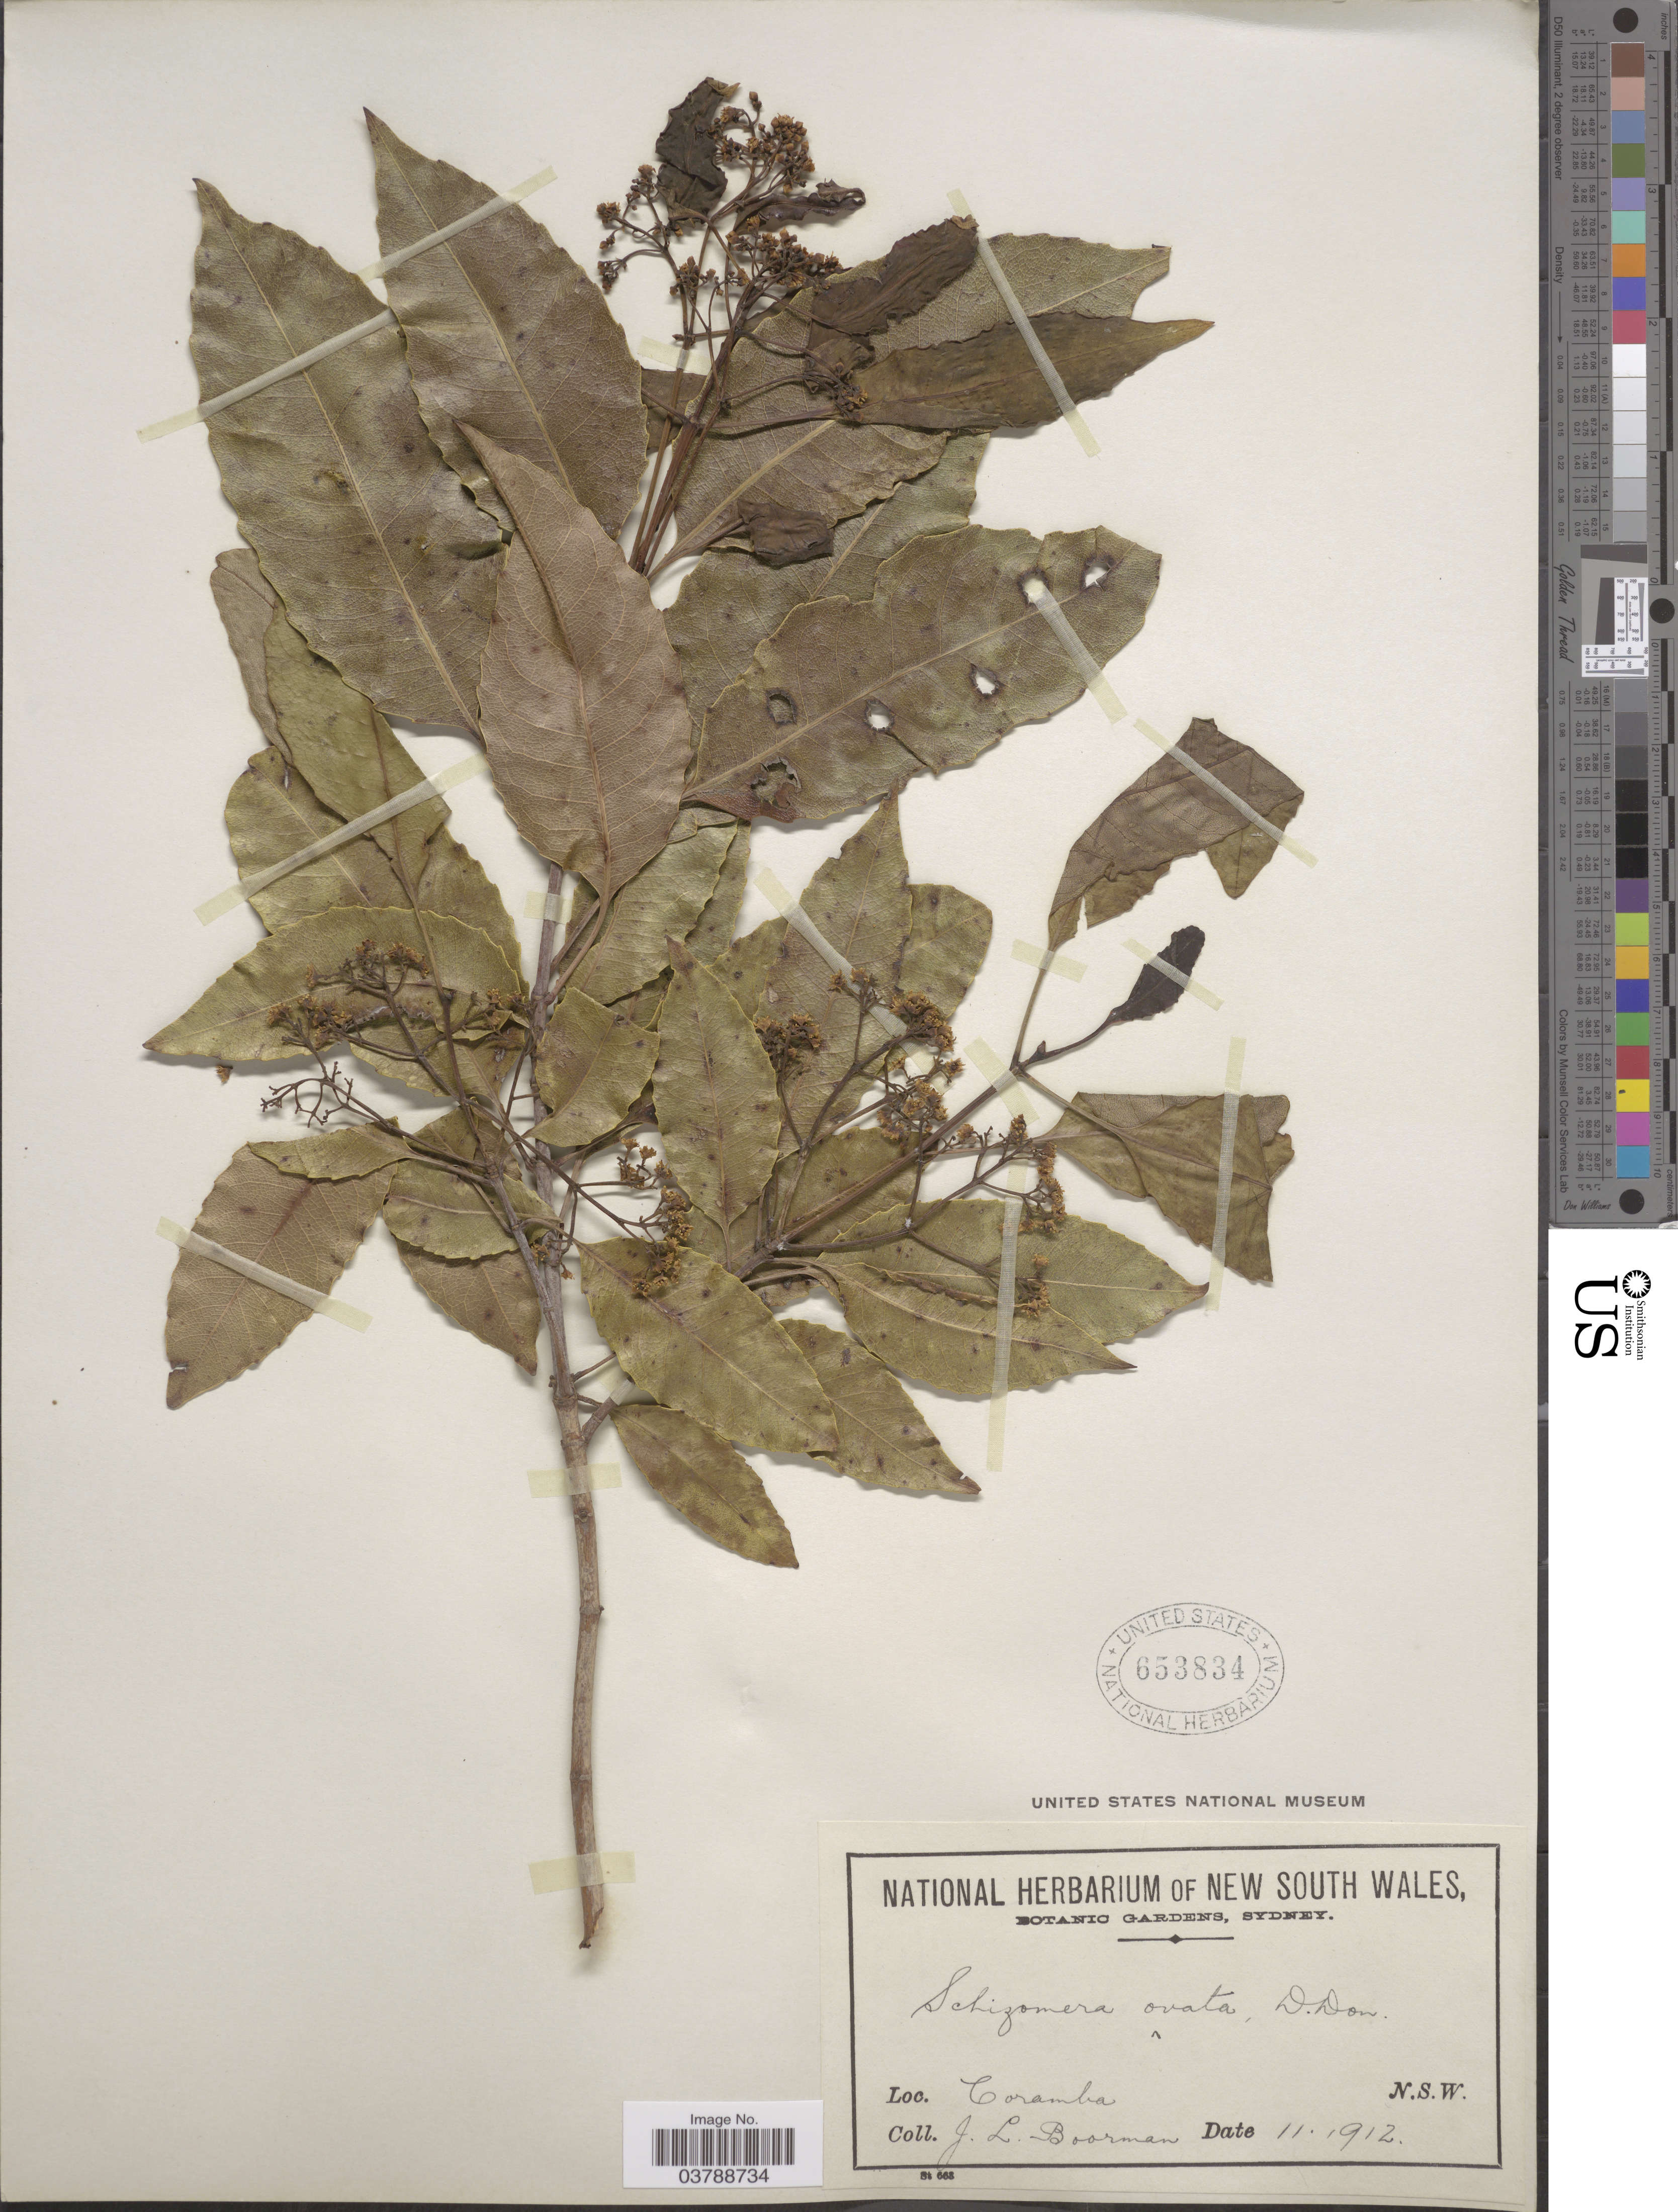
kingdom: Plantae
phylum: Tracheophyta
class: Magnoliopsida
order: Oxalidales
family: Cunoniaceae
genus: Schizomeria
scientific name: Schizomeria ovata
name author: D. Don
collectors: J. Boorman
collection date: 1912-11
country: Australia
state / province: New South Wales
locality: Coramba.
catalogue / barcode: US 653834